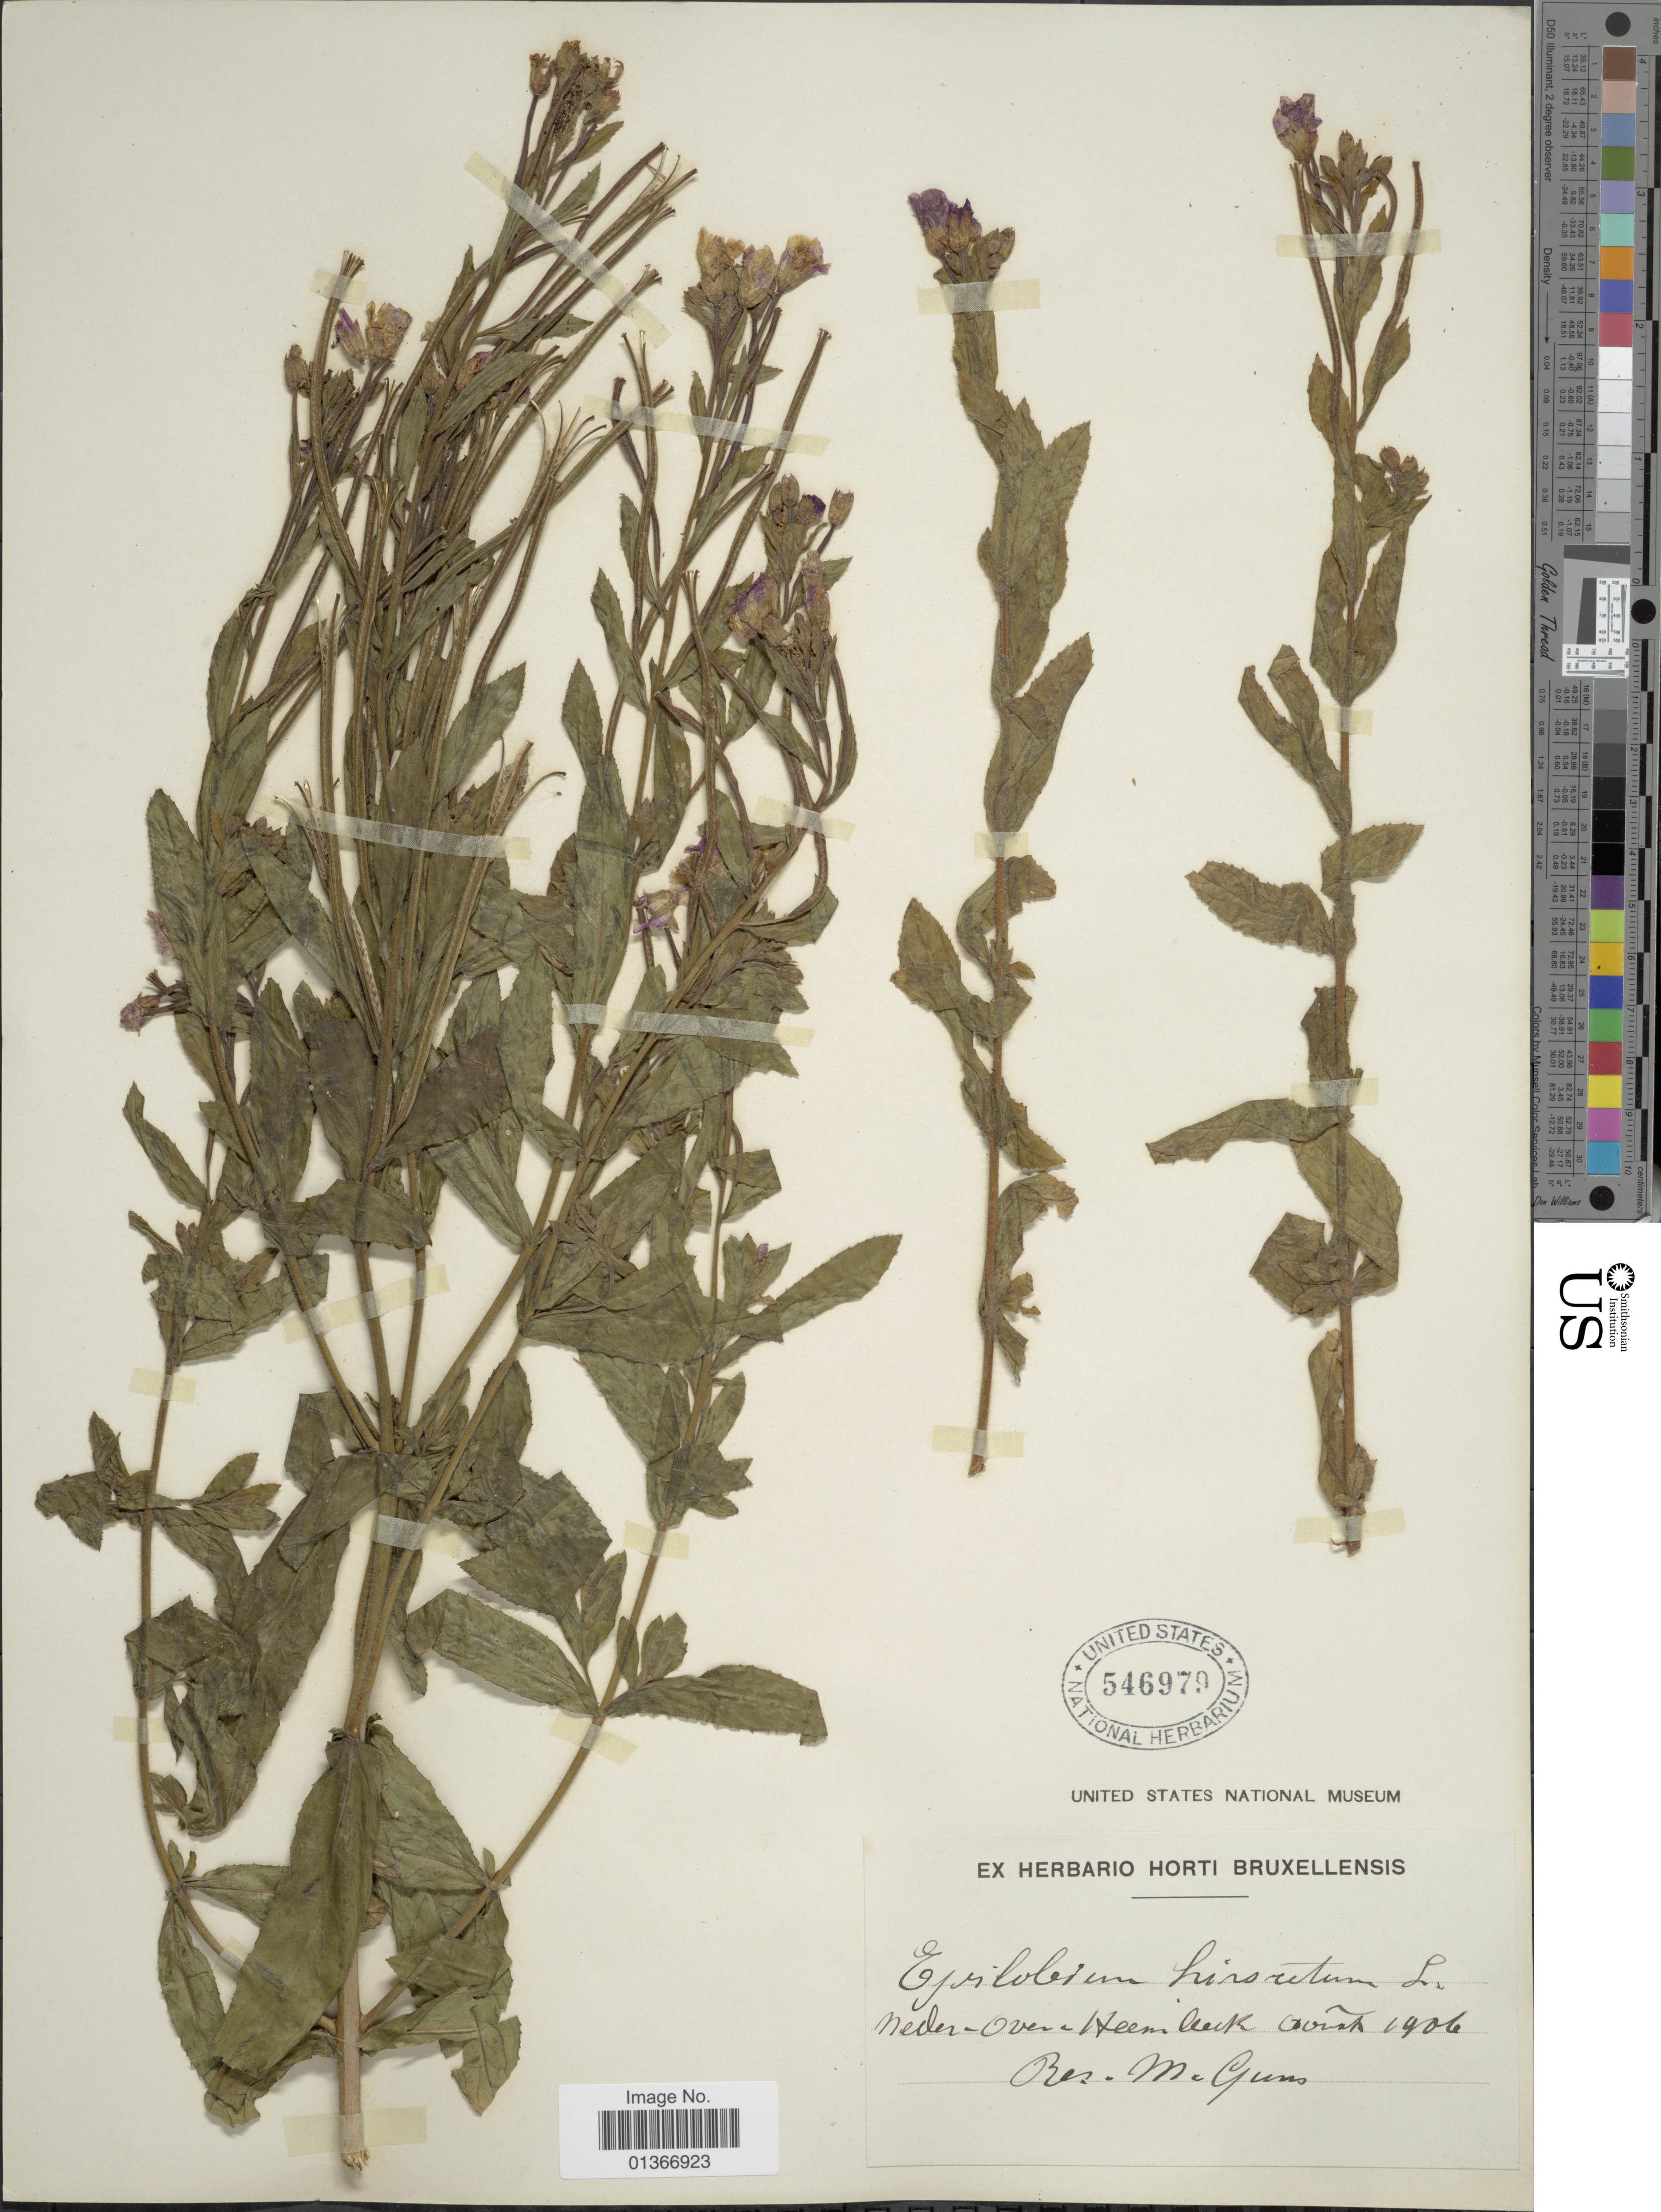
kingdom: Plantae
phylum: Tracheophyta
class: Magnoliopsida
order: Myrtales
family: Onagraceae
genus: Epilobium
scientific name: Epilobium hirsutum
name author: L.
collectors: M. Guns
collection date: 1906-08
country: Belgium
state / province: Brussels, Capital District of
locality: Neder-Over-Heembeek. [interpreted]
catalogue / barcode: US 546979